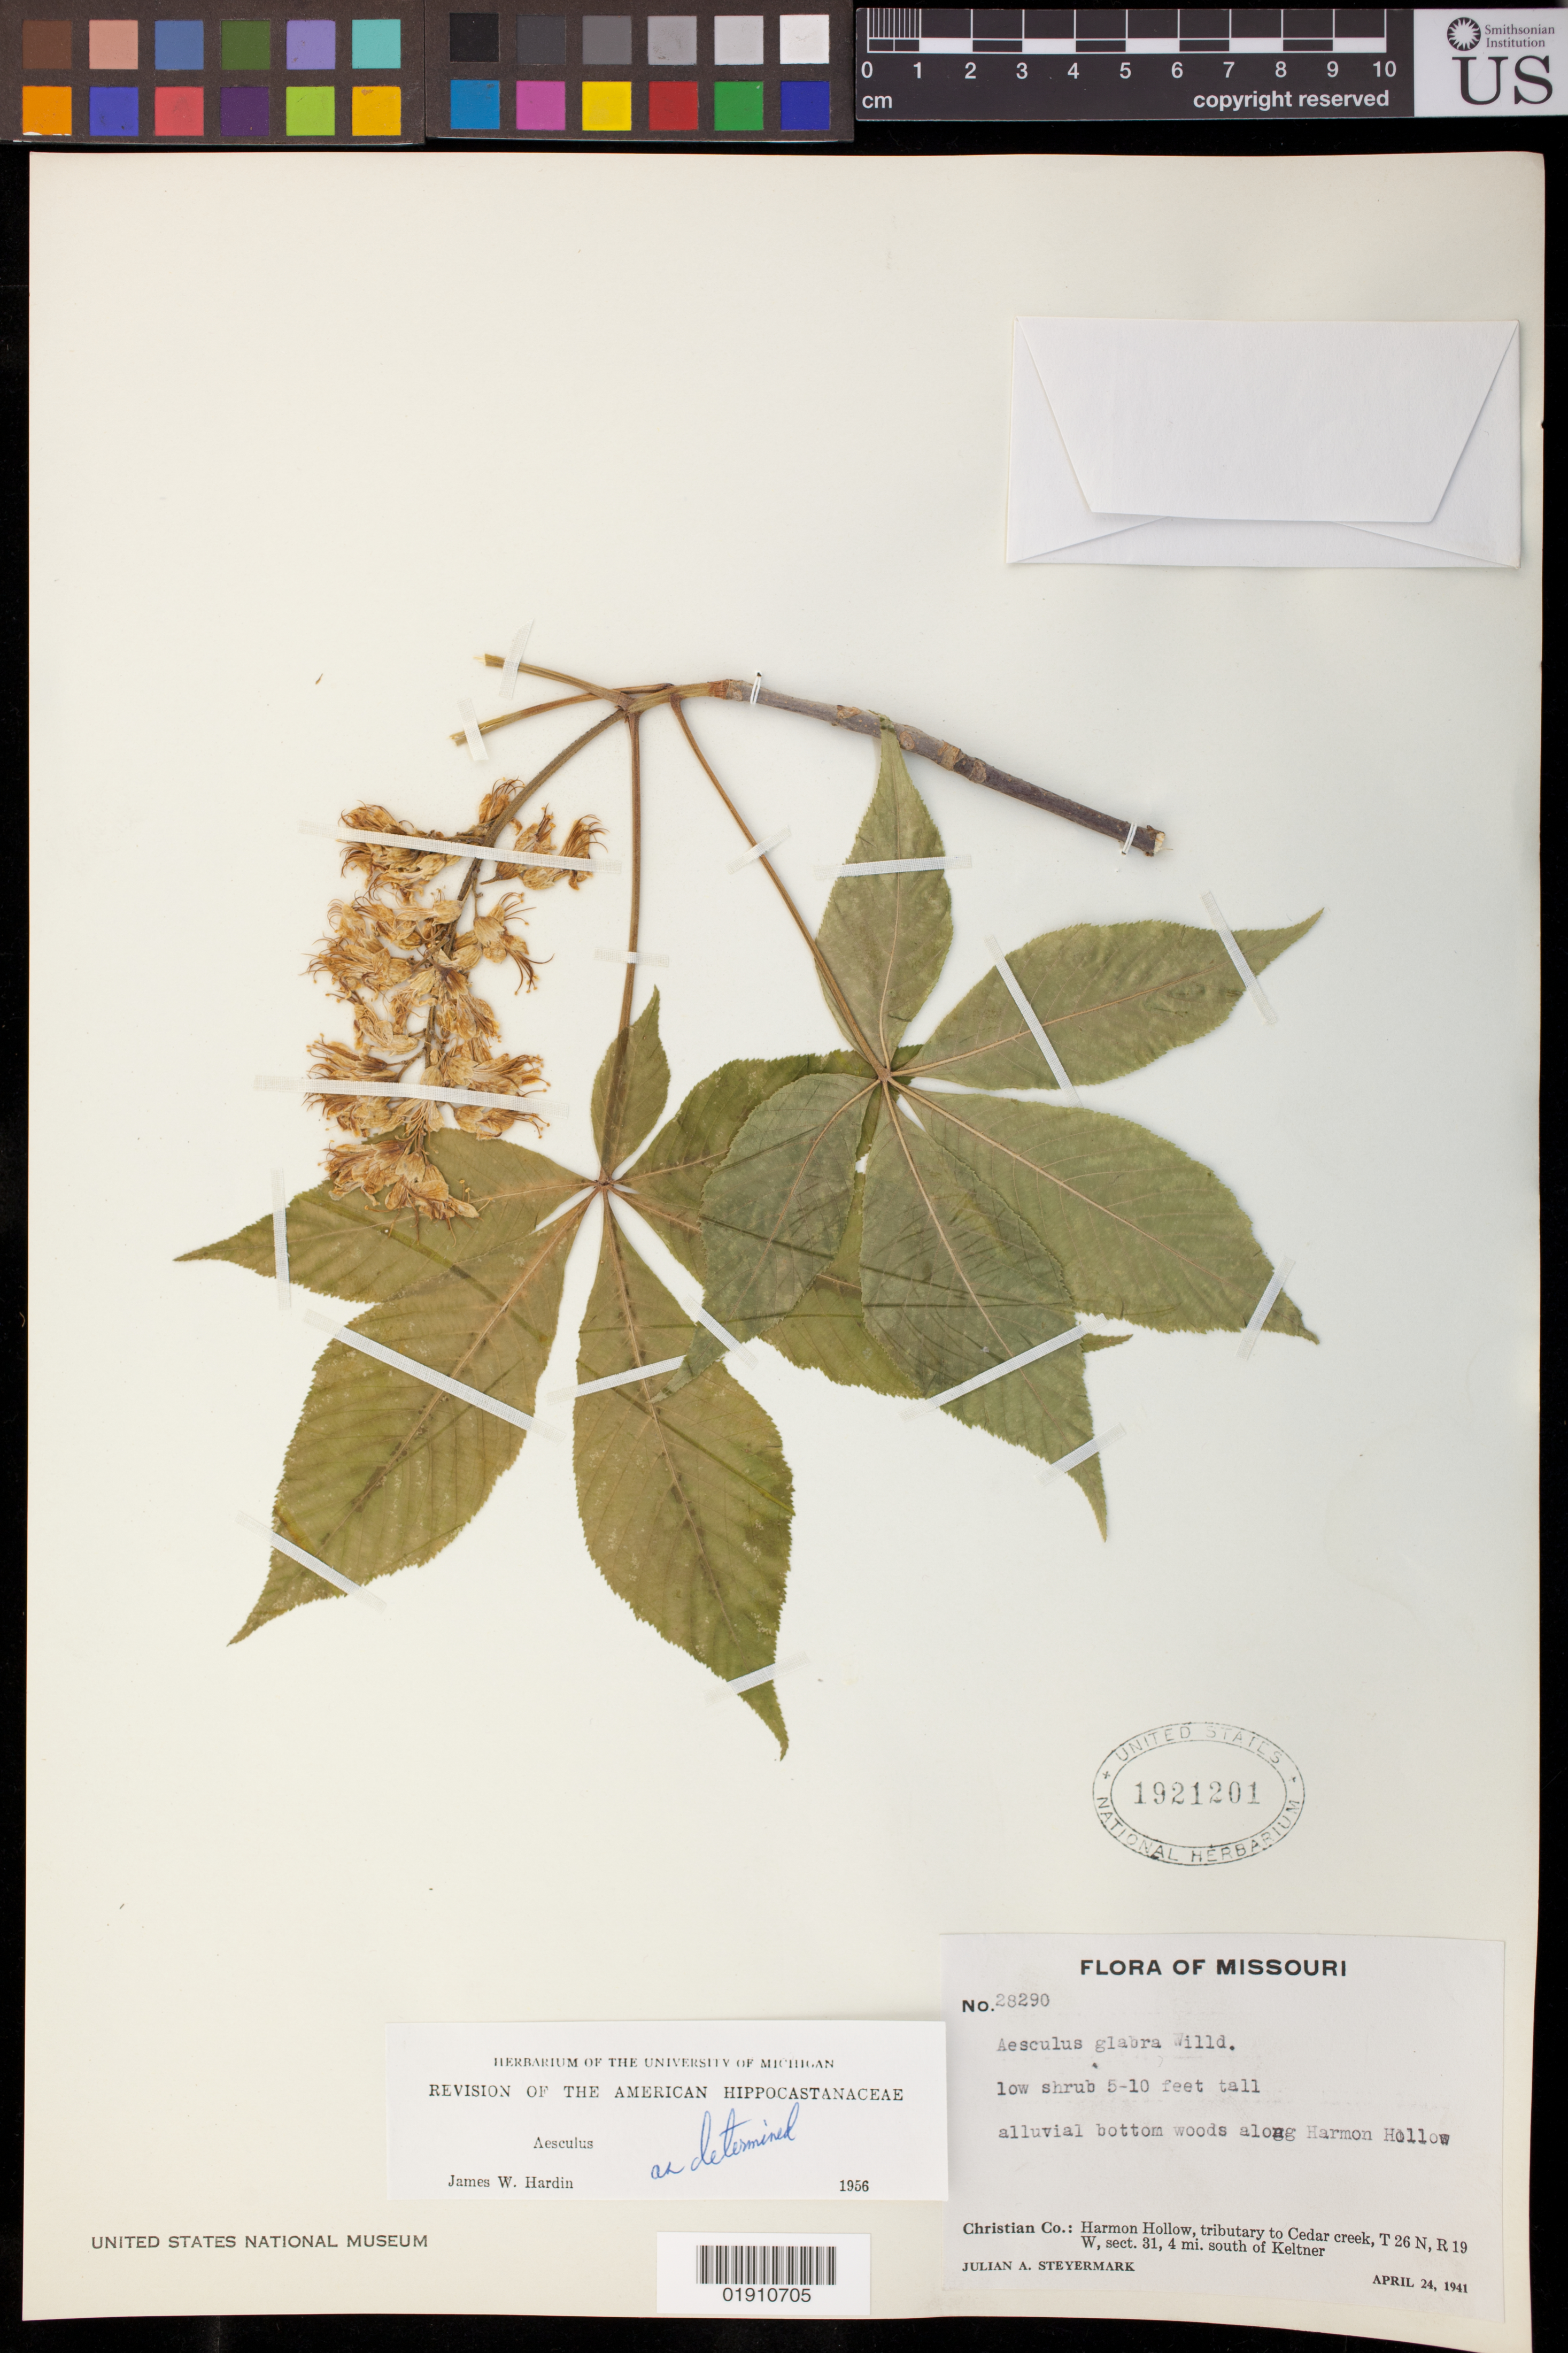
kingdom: Plantae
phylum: Tracheophyta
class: Magnoliopsida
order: Sapindales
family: Sapindaceae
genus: Aesculus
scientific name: Aesculus glabra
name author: Willd.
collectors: J. Steyermark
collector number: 28290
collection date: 1941-04-24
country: United States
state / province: Missouri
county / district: Christian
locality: Harmon Hollow, tributary to Cedar creek, T26N, R19W, sect. 31, 4 mi. south of Keltner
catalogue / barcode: US 1921201